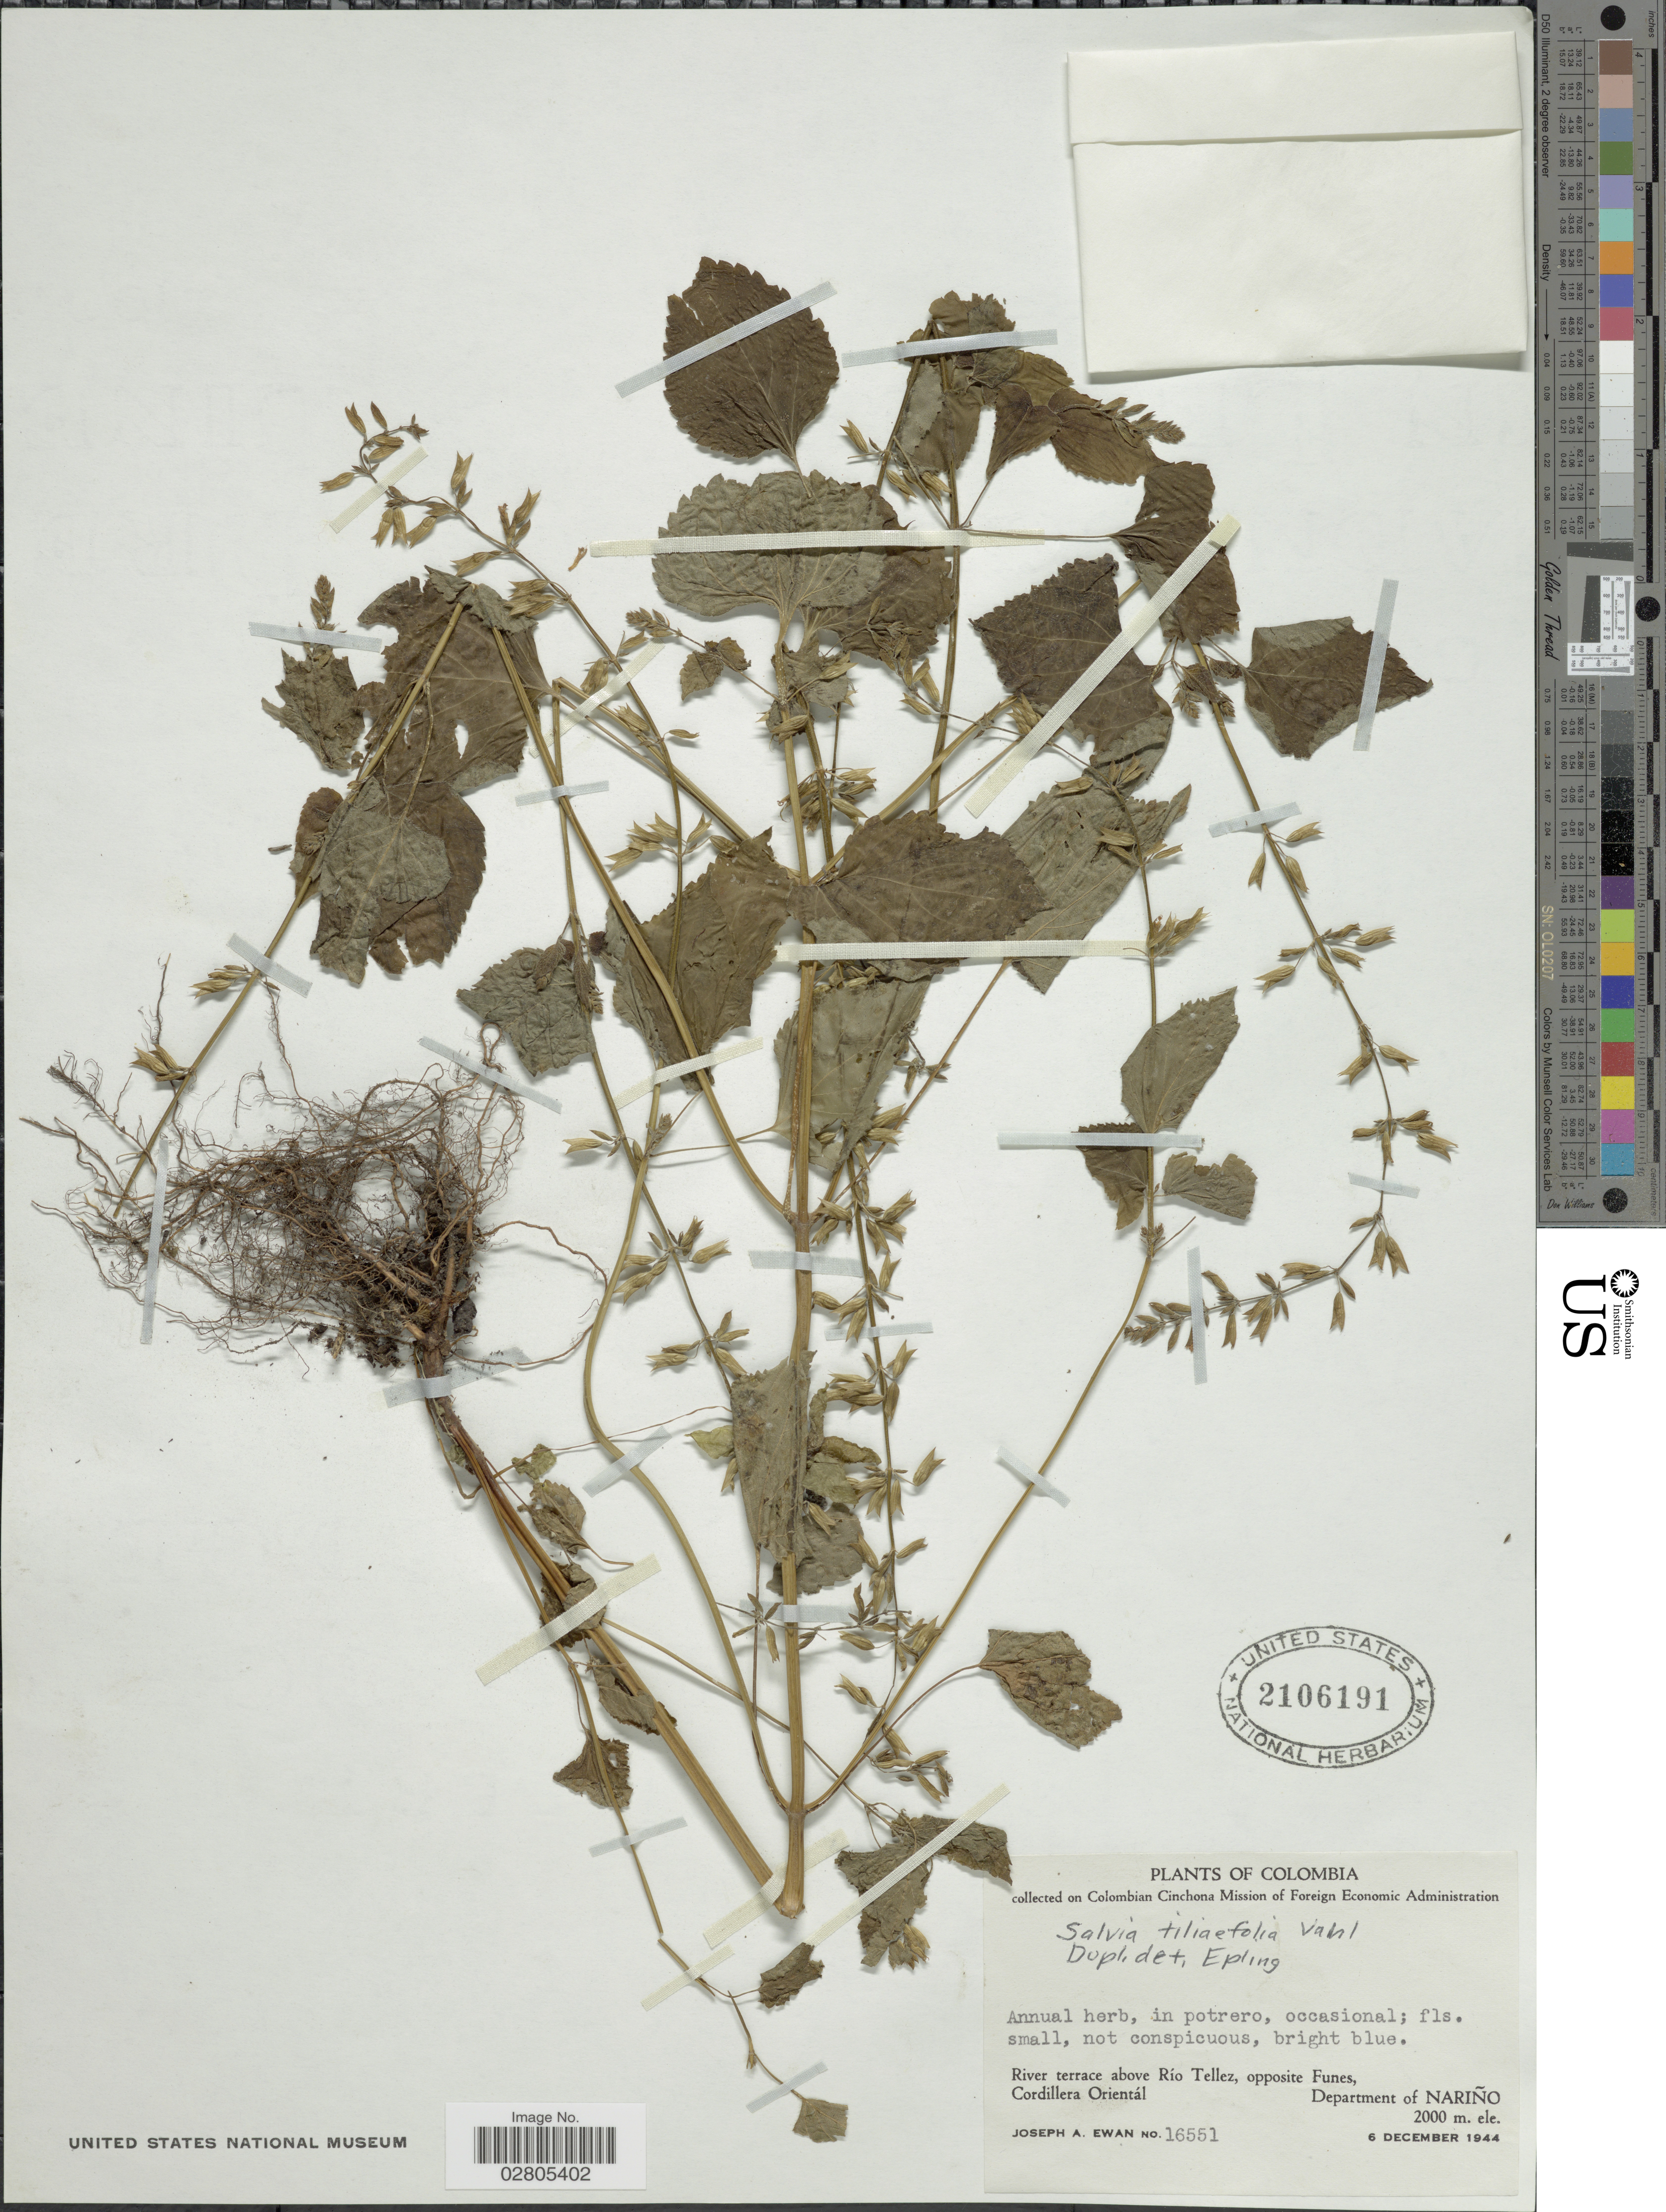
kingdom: Plantae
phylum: Tracheophyta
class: Magnoliopsida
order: Lamiales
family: Lamiaceae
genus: Salvia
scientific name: Salvia tiliifolia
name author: Vahl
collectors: J. A. Ewan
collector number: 16551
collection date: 1944-12-06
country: Colombia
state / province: Nariño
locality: River terrace above Río Tellez, opposite Funes, Cordillera Orientál. Department of Nariño.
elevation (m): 2000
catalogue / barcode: US 2106191